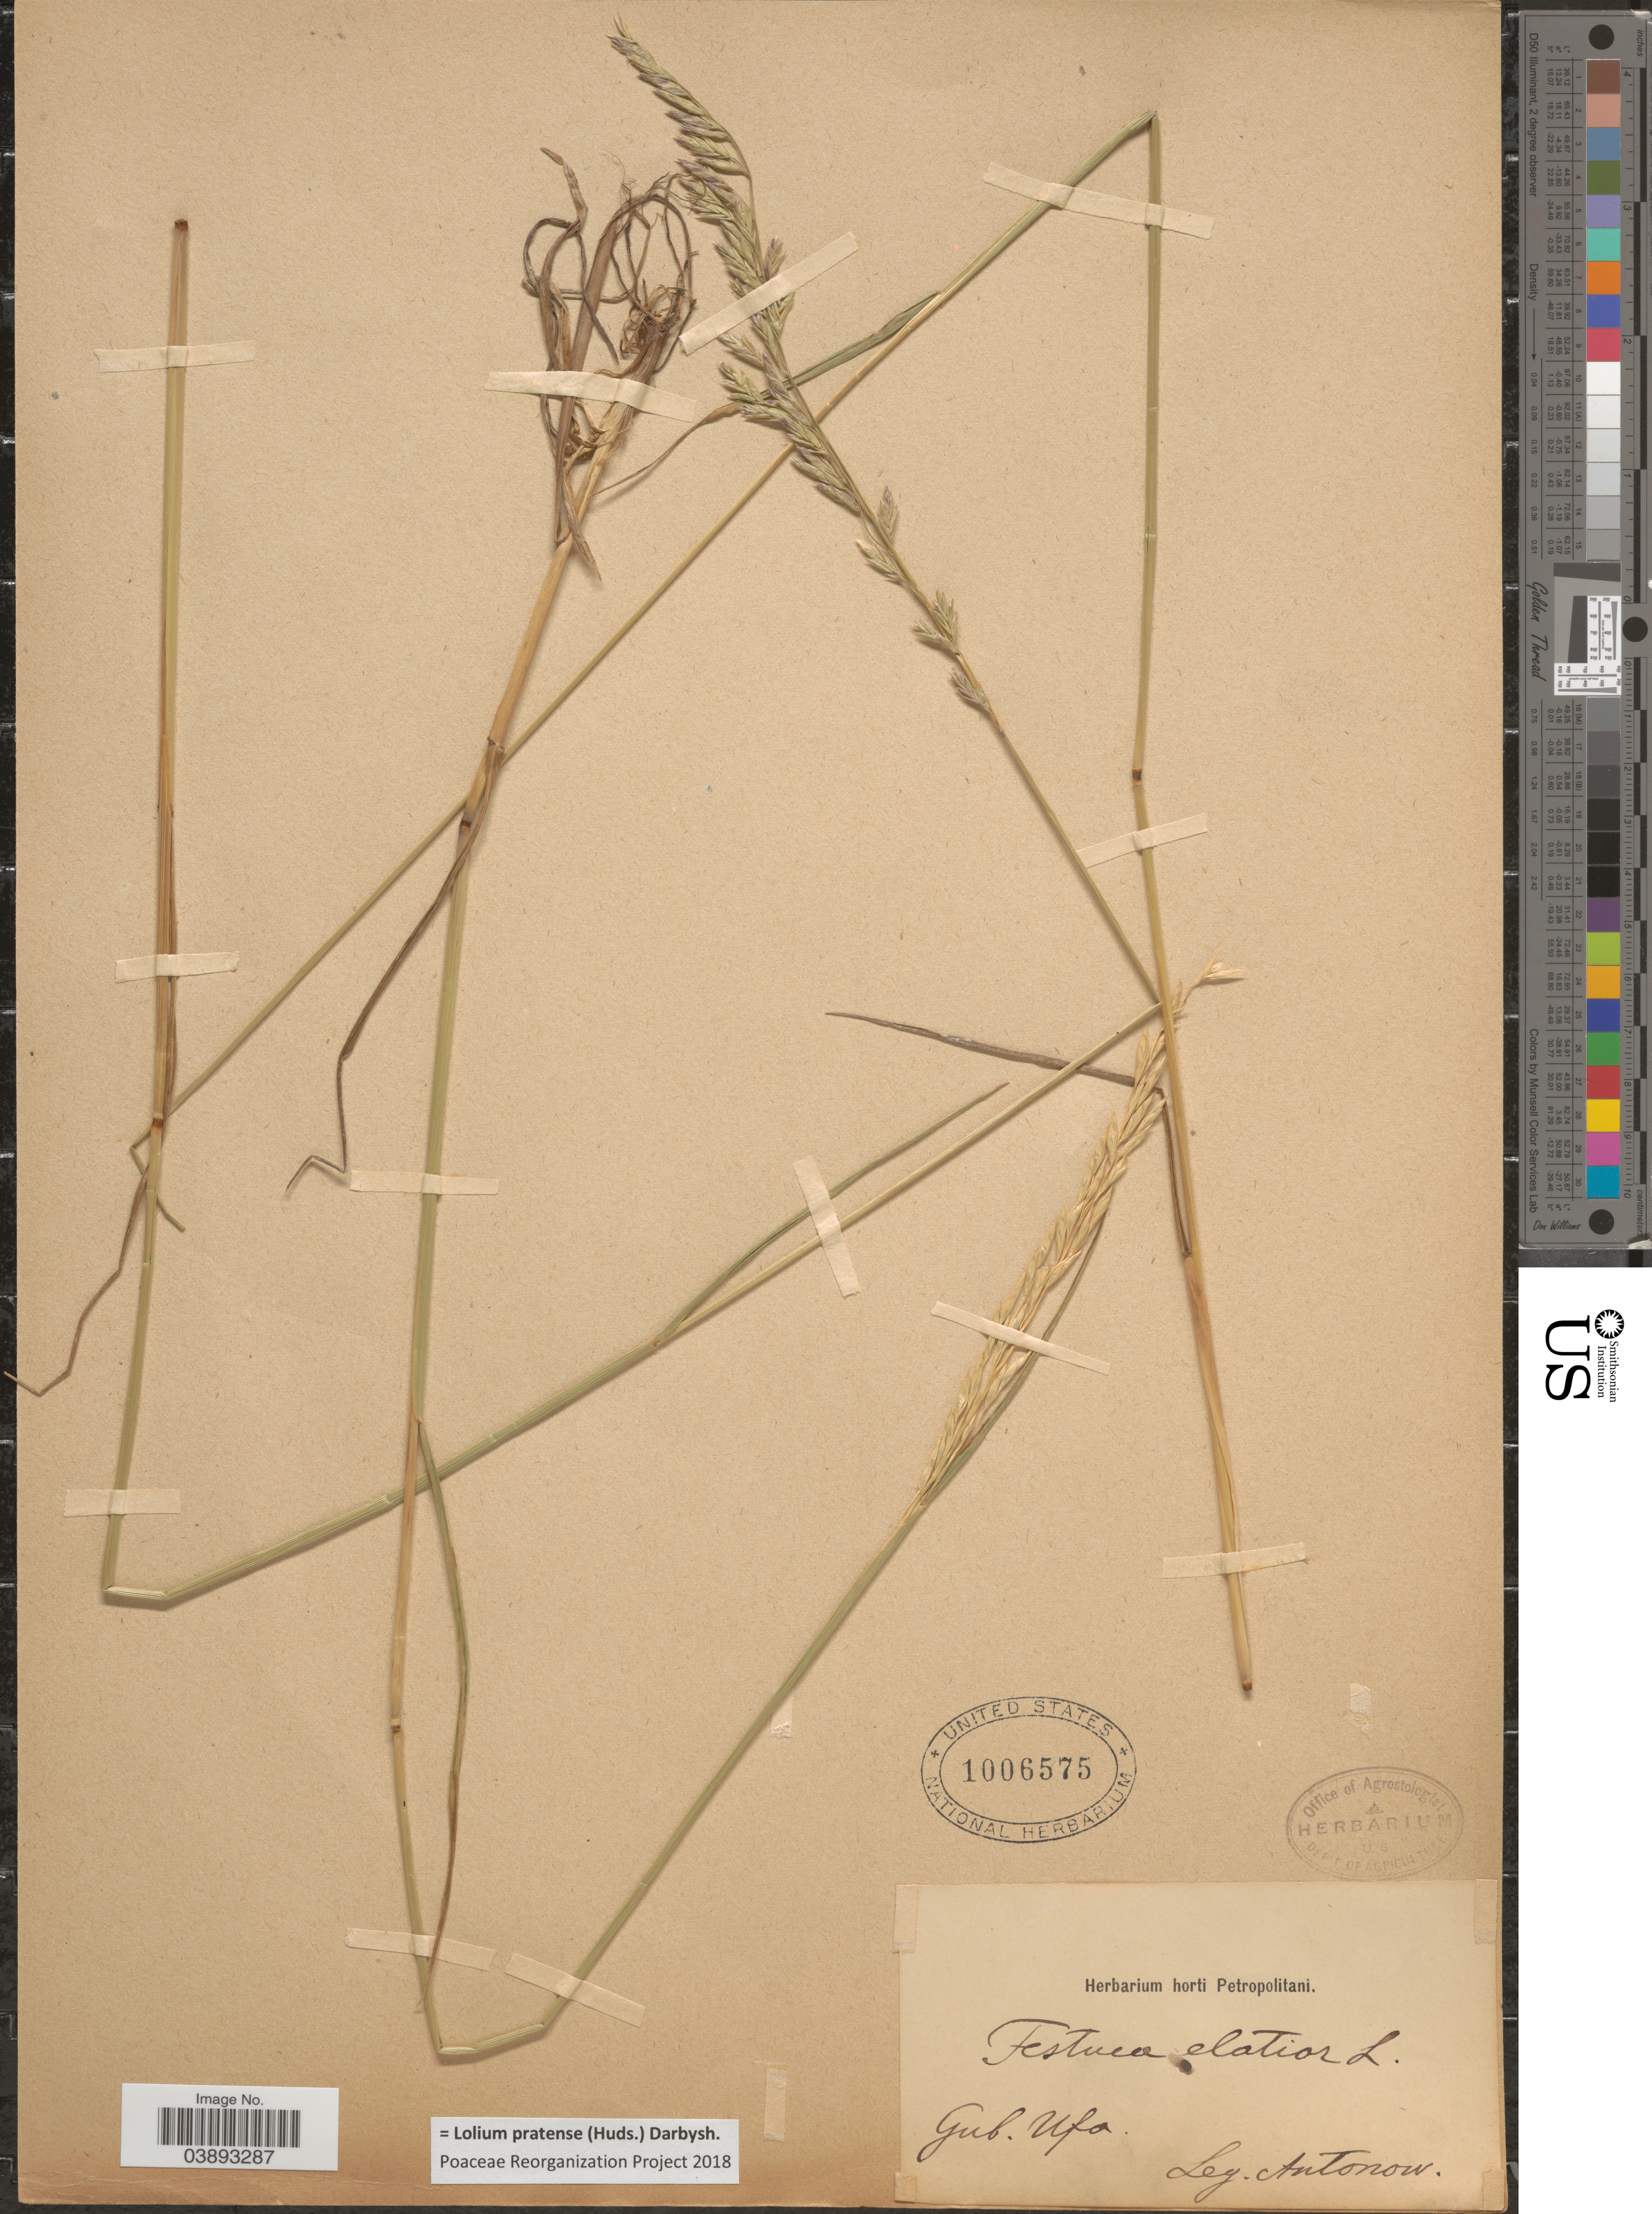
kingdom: Plantae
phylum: Tracheophyta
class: Liliopsida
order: Poales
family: Poaceae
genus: Lolium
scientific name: Lolium pratense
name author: (Huds.) Darbysh.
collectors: Antonow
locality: Gub. Ufa.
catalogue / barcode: US 1006575